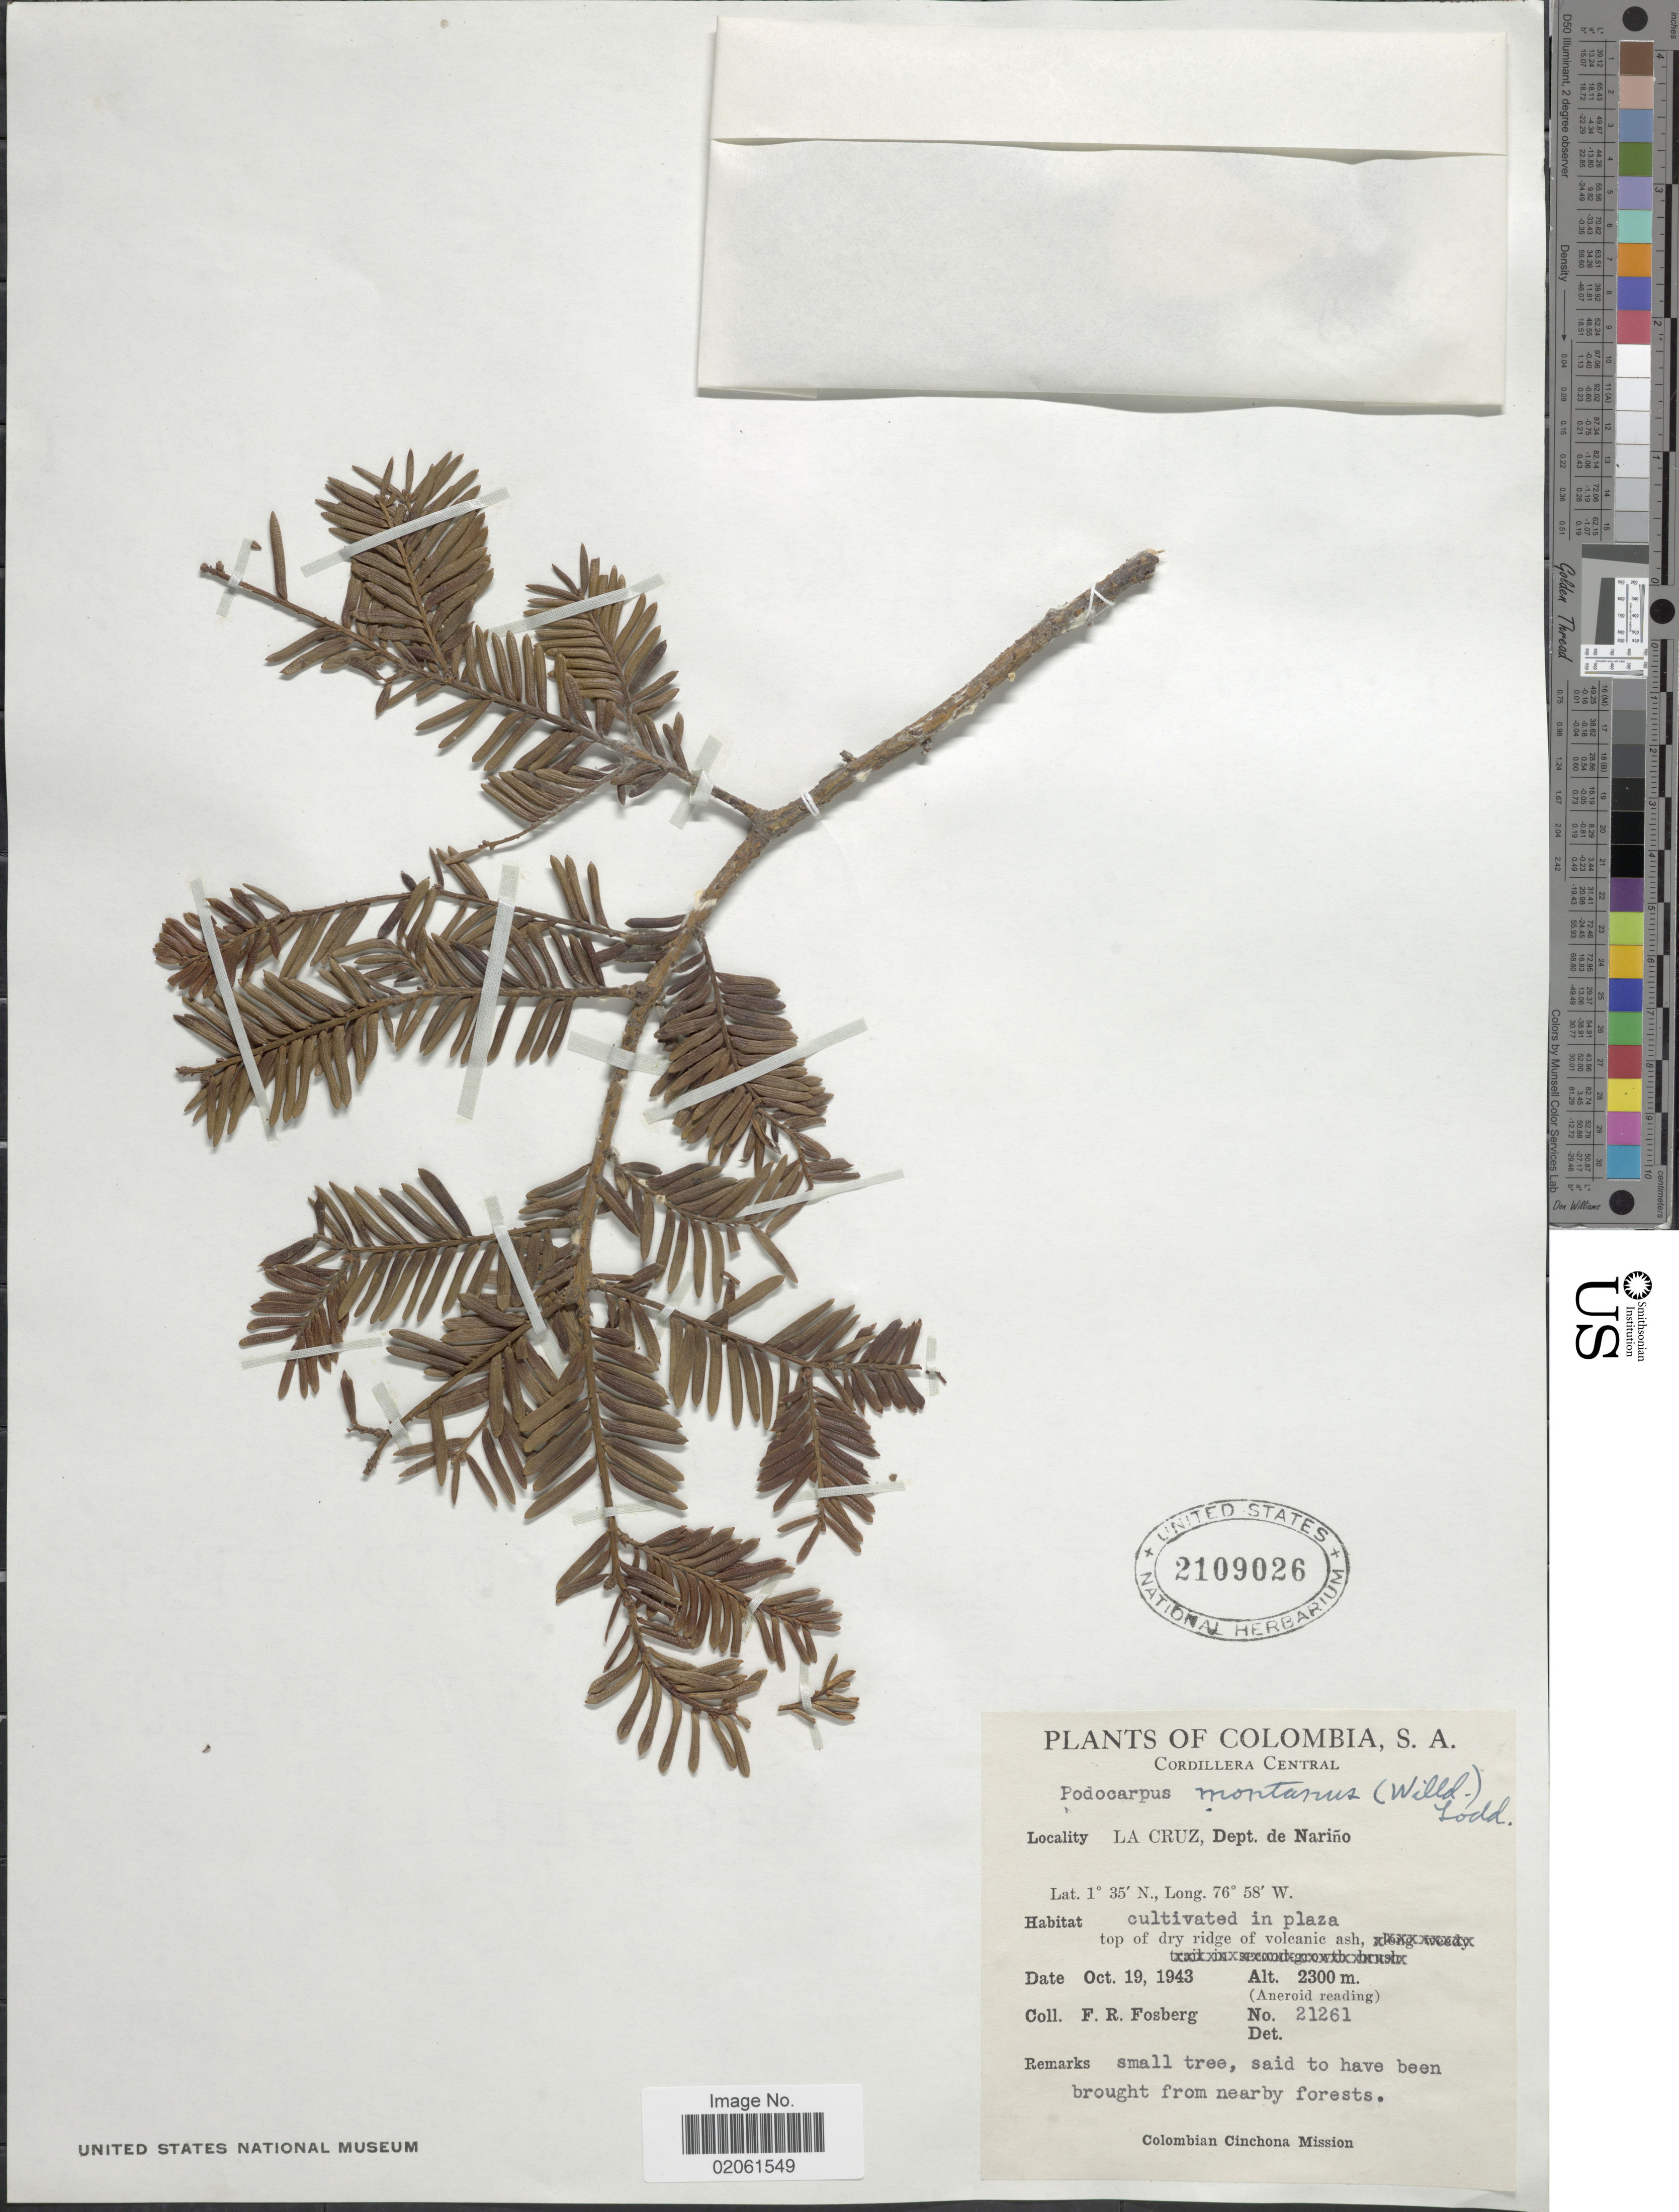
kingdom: Plantae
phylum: Tracheophyta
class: Pinopsida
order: Pinales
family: Podocarpaceae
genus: Podocarpus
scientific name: Podocarpus montanus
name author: (Humb. & Bonpl. ex Willd.) Lodd. ex Endl.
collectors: F. R. Fosberg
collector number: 21261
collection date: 1943-10-19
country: Colombia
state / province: Nariño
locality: La Cruz, Dept. de Narino. Cordillera Central. Cultivated in plaza.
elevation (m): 2300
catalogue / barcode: US 2109026